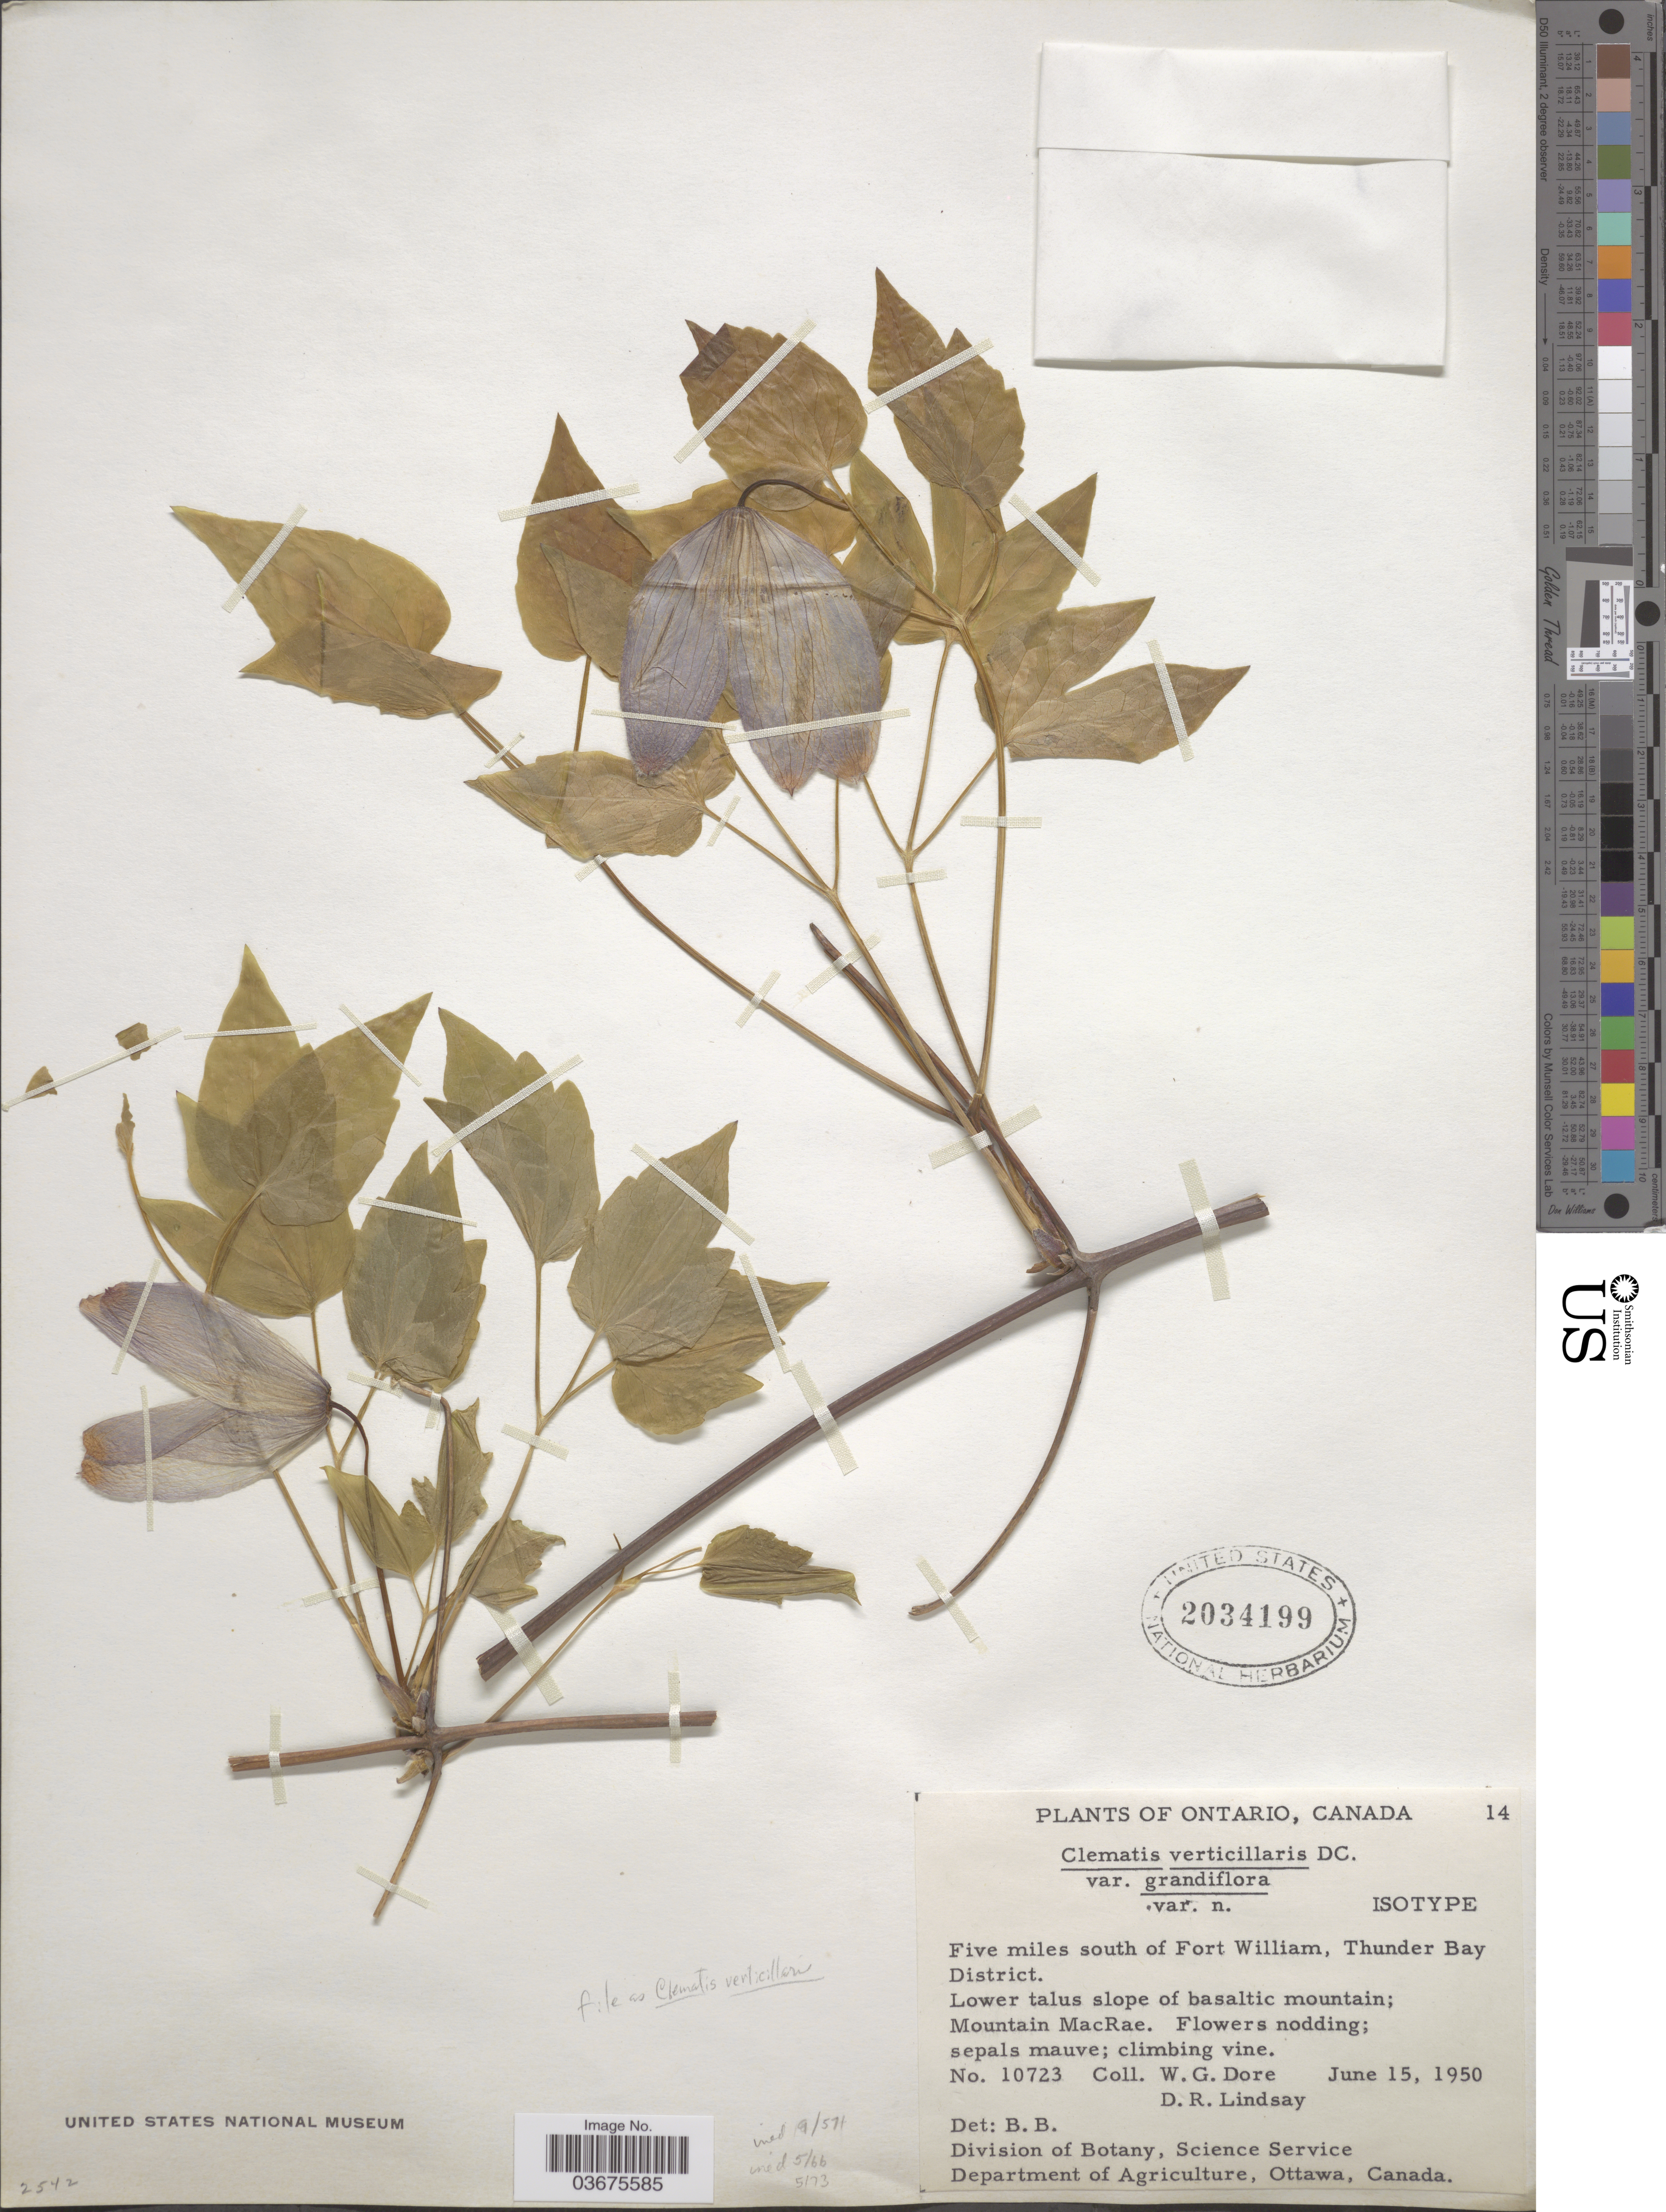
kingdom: Plantae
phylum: Tracheophyta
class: Magnoliopsida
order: Ranunculales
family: Ranunculaceae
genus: Clematis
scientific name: Clematis verticillaris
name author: DC.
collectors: W. Dore & D. Lindsay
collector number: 10723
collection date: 1950-06-15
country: Canada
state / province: Ontario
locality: Five miles south of Fort William, Thunder Bay District. Lower talus slope of basaltic mountain; Mountain MacRae.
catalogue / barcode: US 2034199